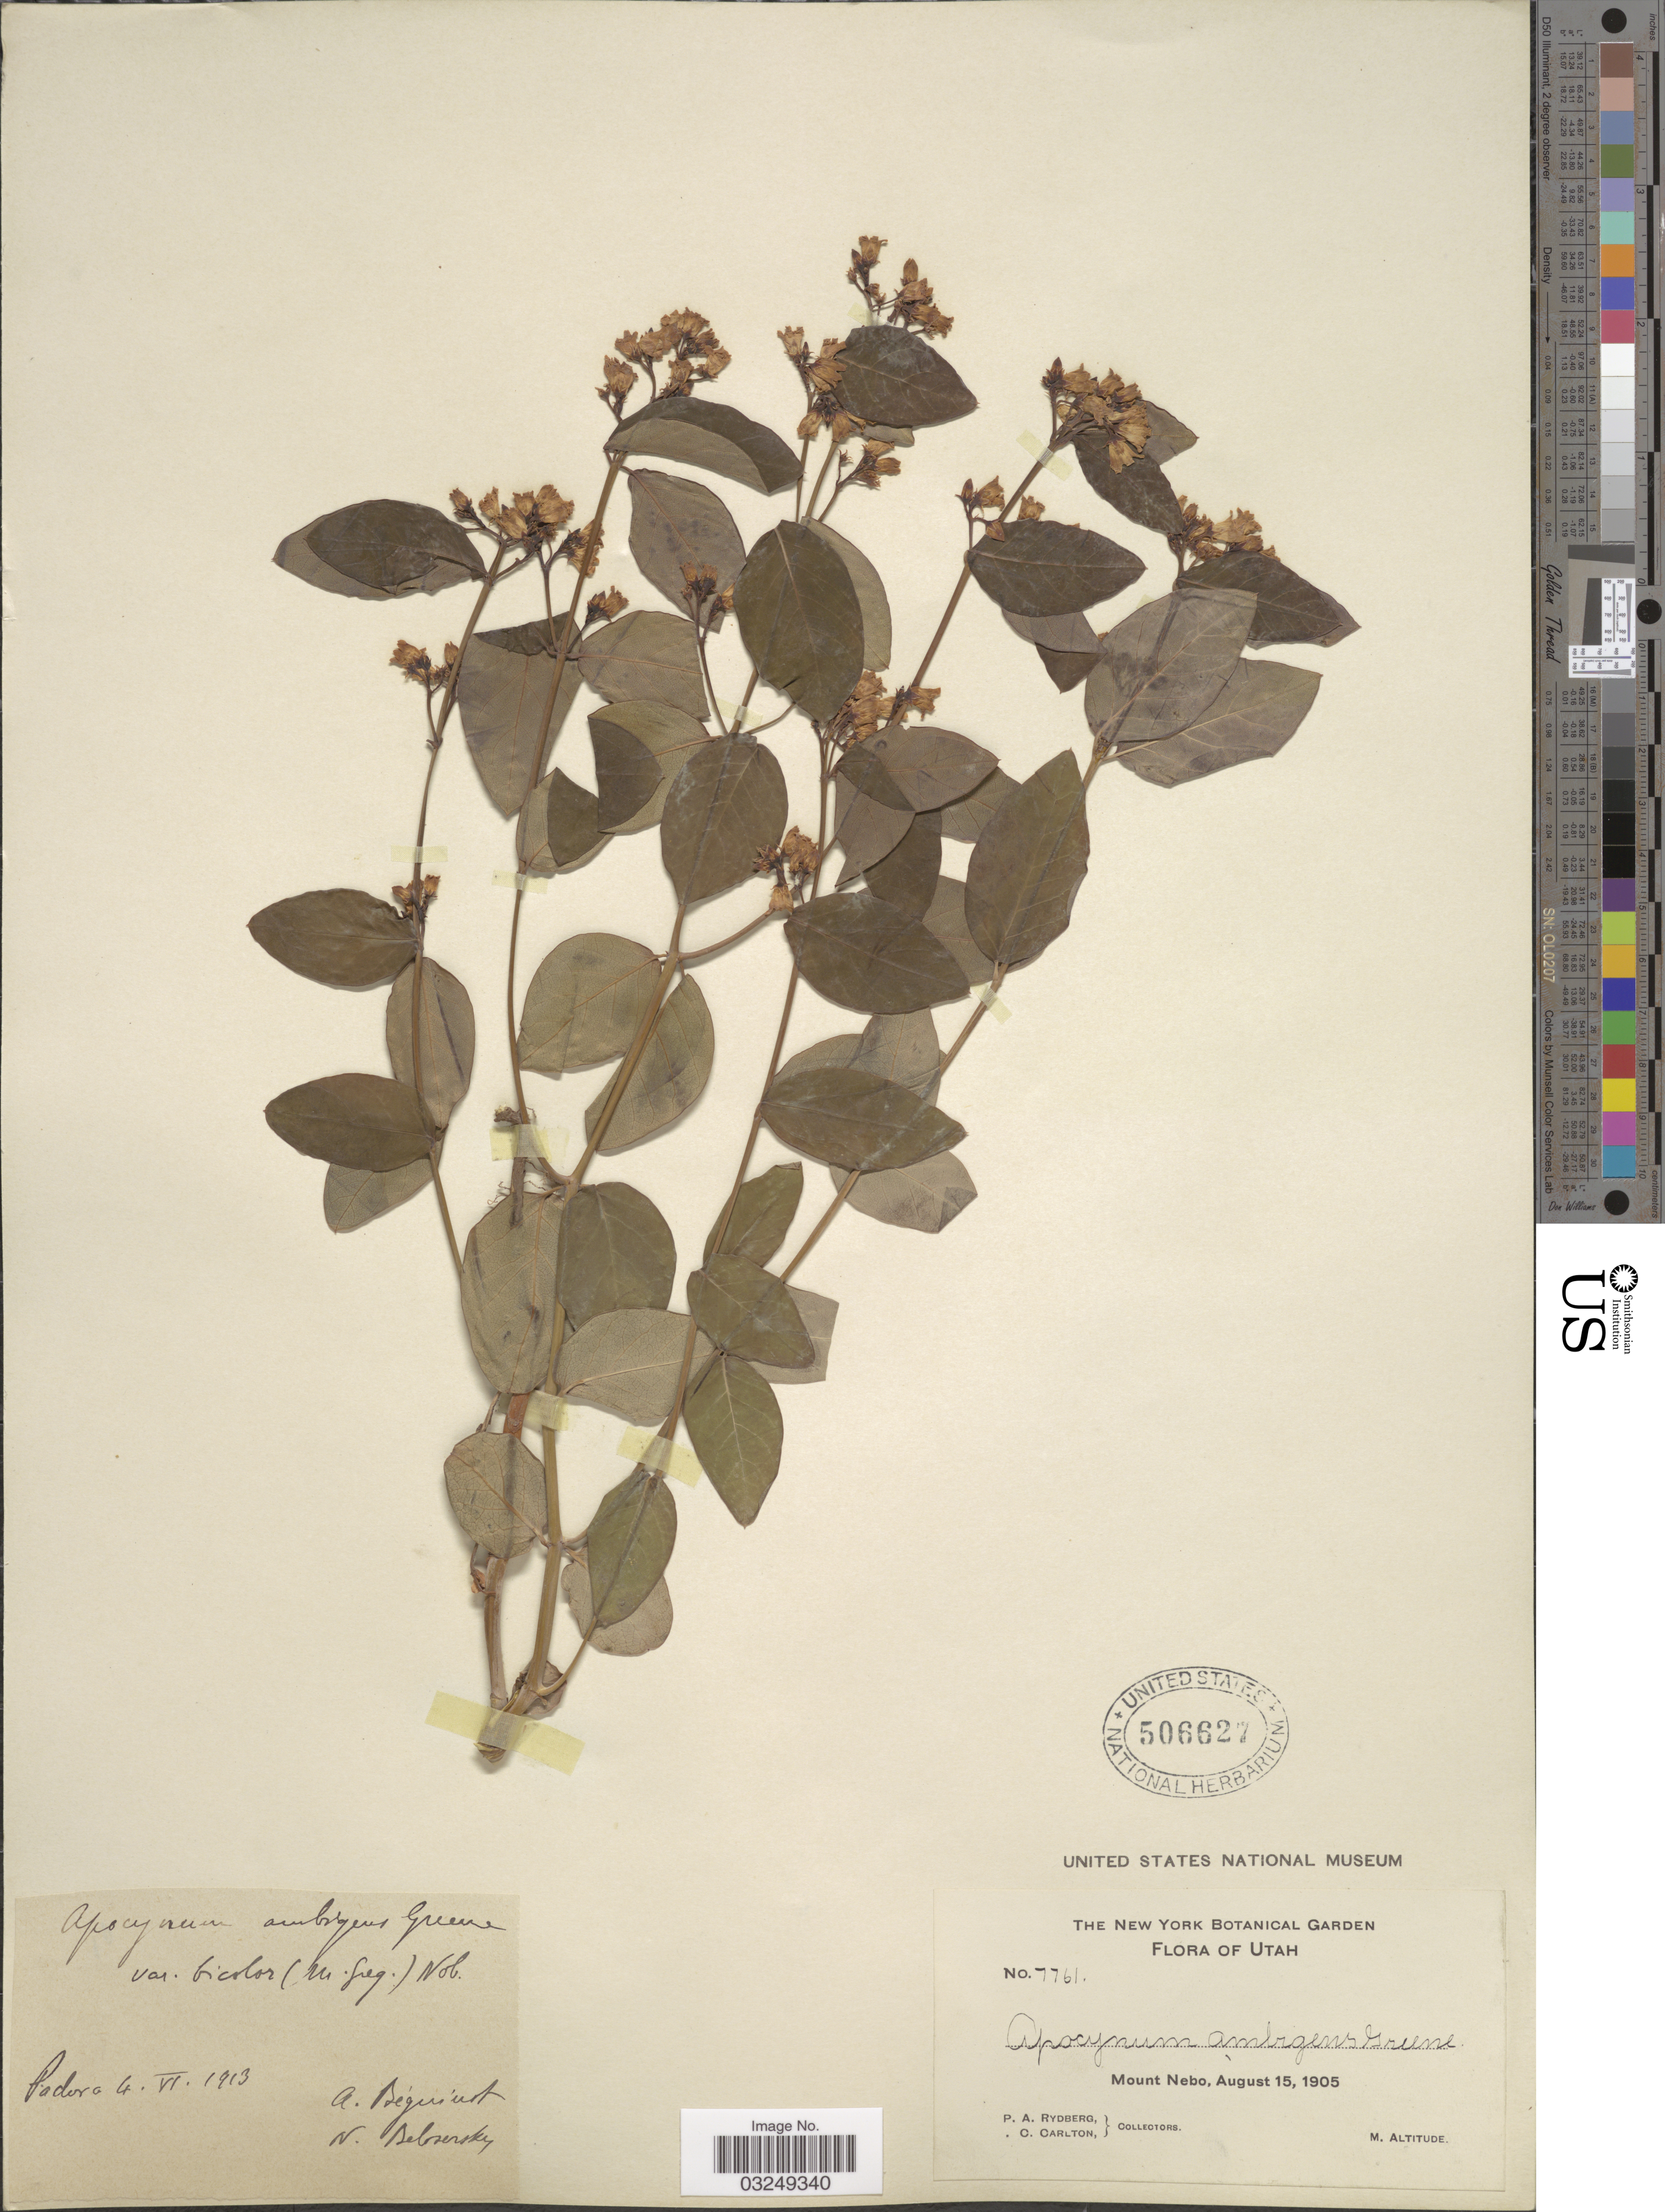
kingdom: Plantae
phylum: Tracheophyta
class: Magnoliopsida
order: Gentianales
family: Apocynaceae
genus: Apocynum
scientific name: Apocynum ambigens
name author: S.W. Greene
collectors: P. A. Rydberg & C. Carlton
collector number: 7761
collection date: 1905-08-15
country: United States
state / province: Utah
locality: Mount Nebo.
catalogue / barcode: US 506627